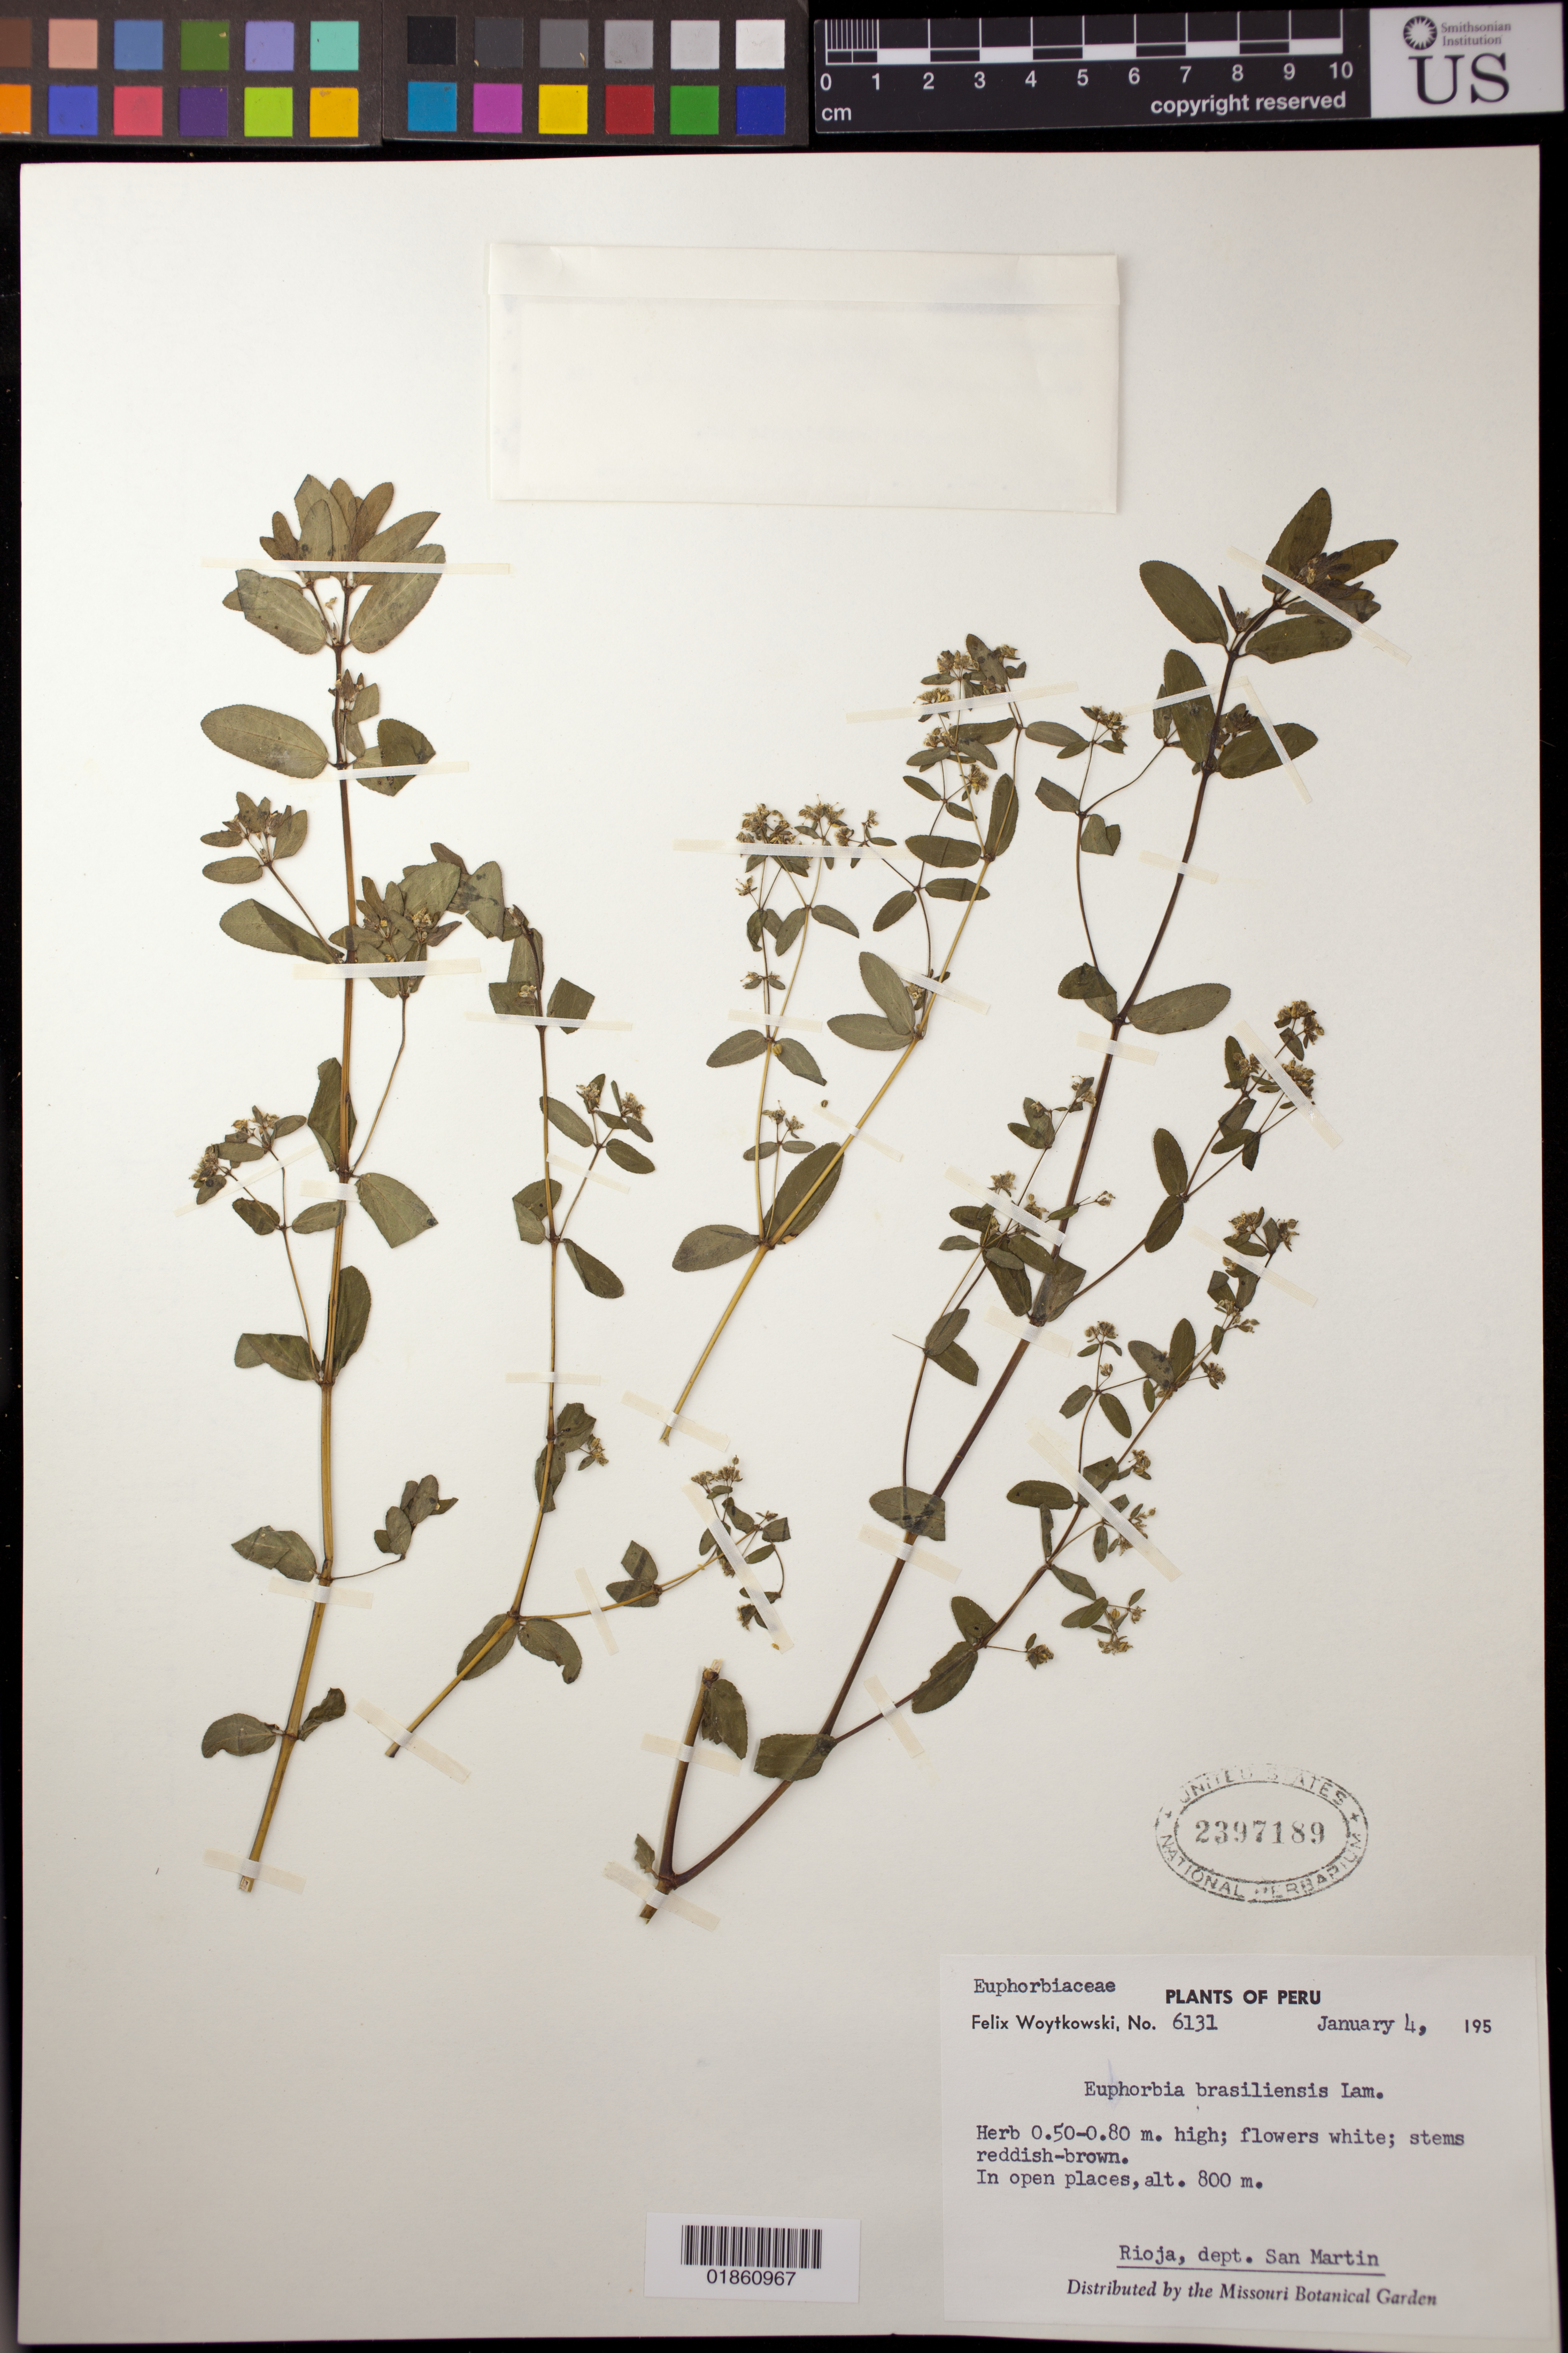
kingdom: Plantae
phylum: Tracheophyta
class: Magnoliopsida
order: Malpighiales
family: Euphorbiaceae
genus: Euphorbia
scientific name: Euphorbia hypericifolia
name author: L.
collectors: F. Woytkowski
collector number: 6131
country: Peru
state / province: San Martín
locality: Rioja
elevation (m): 800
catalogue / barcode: US 2397189